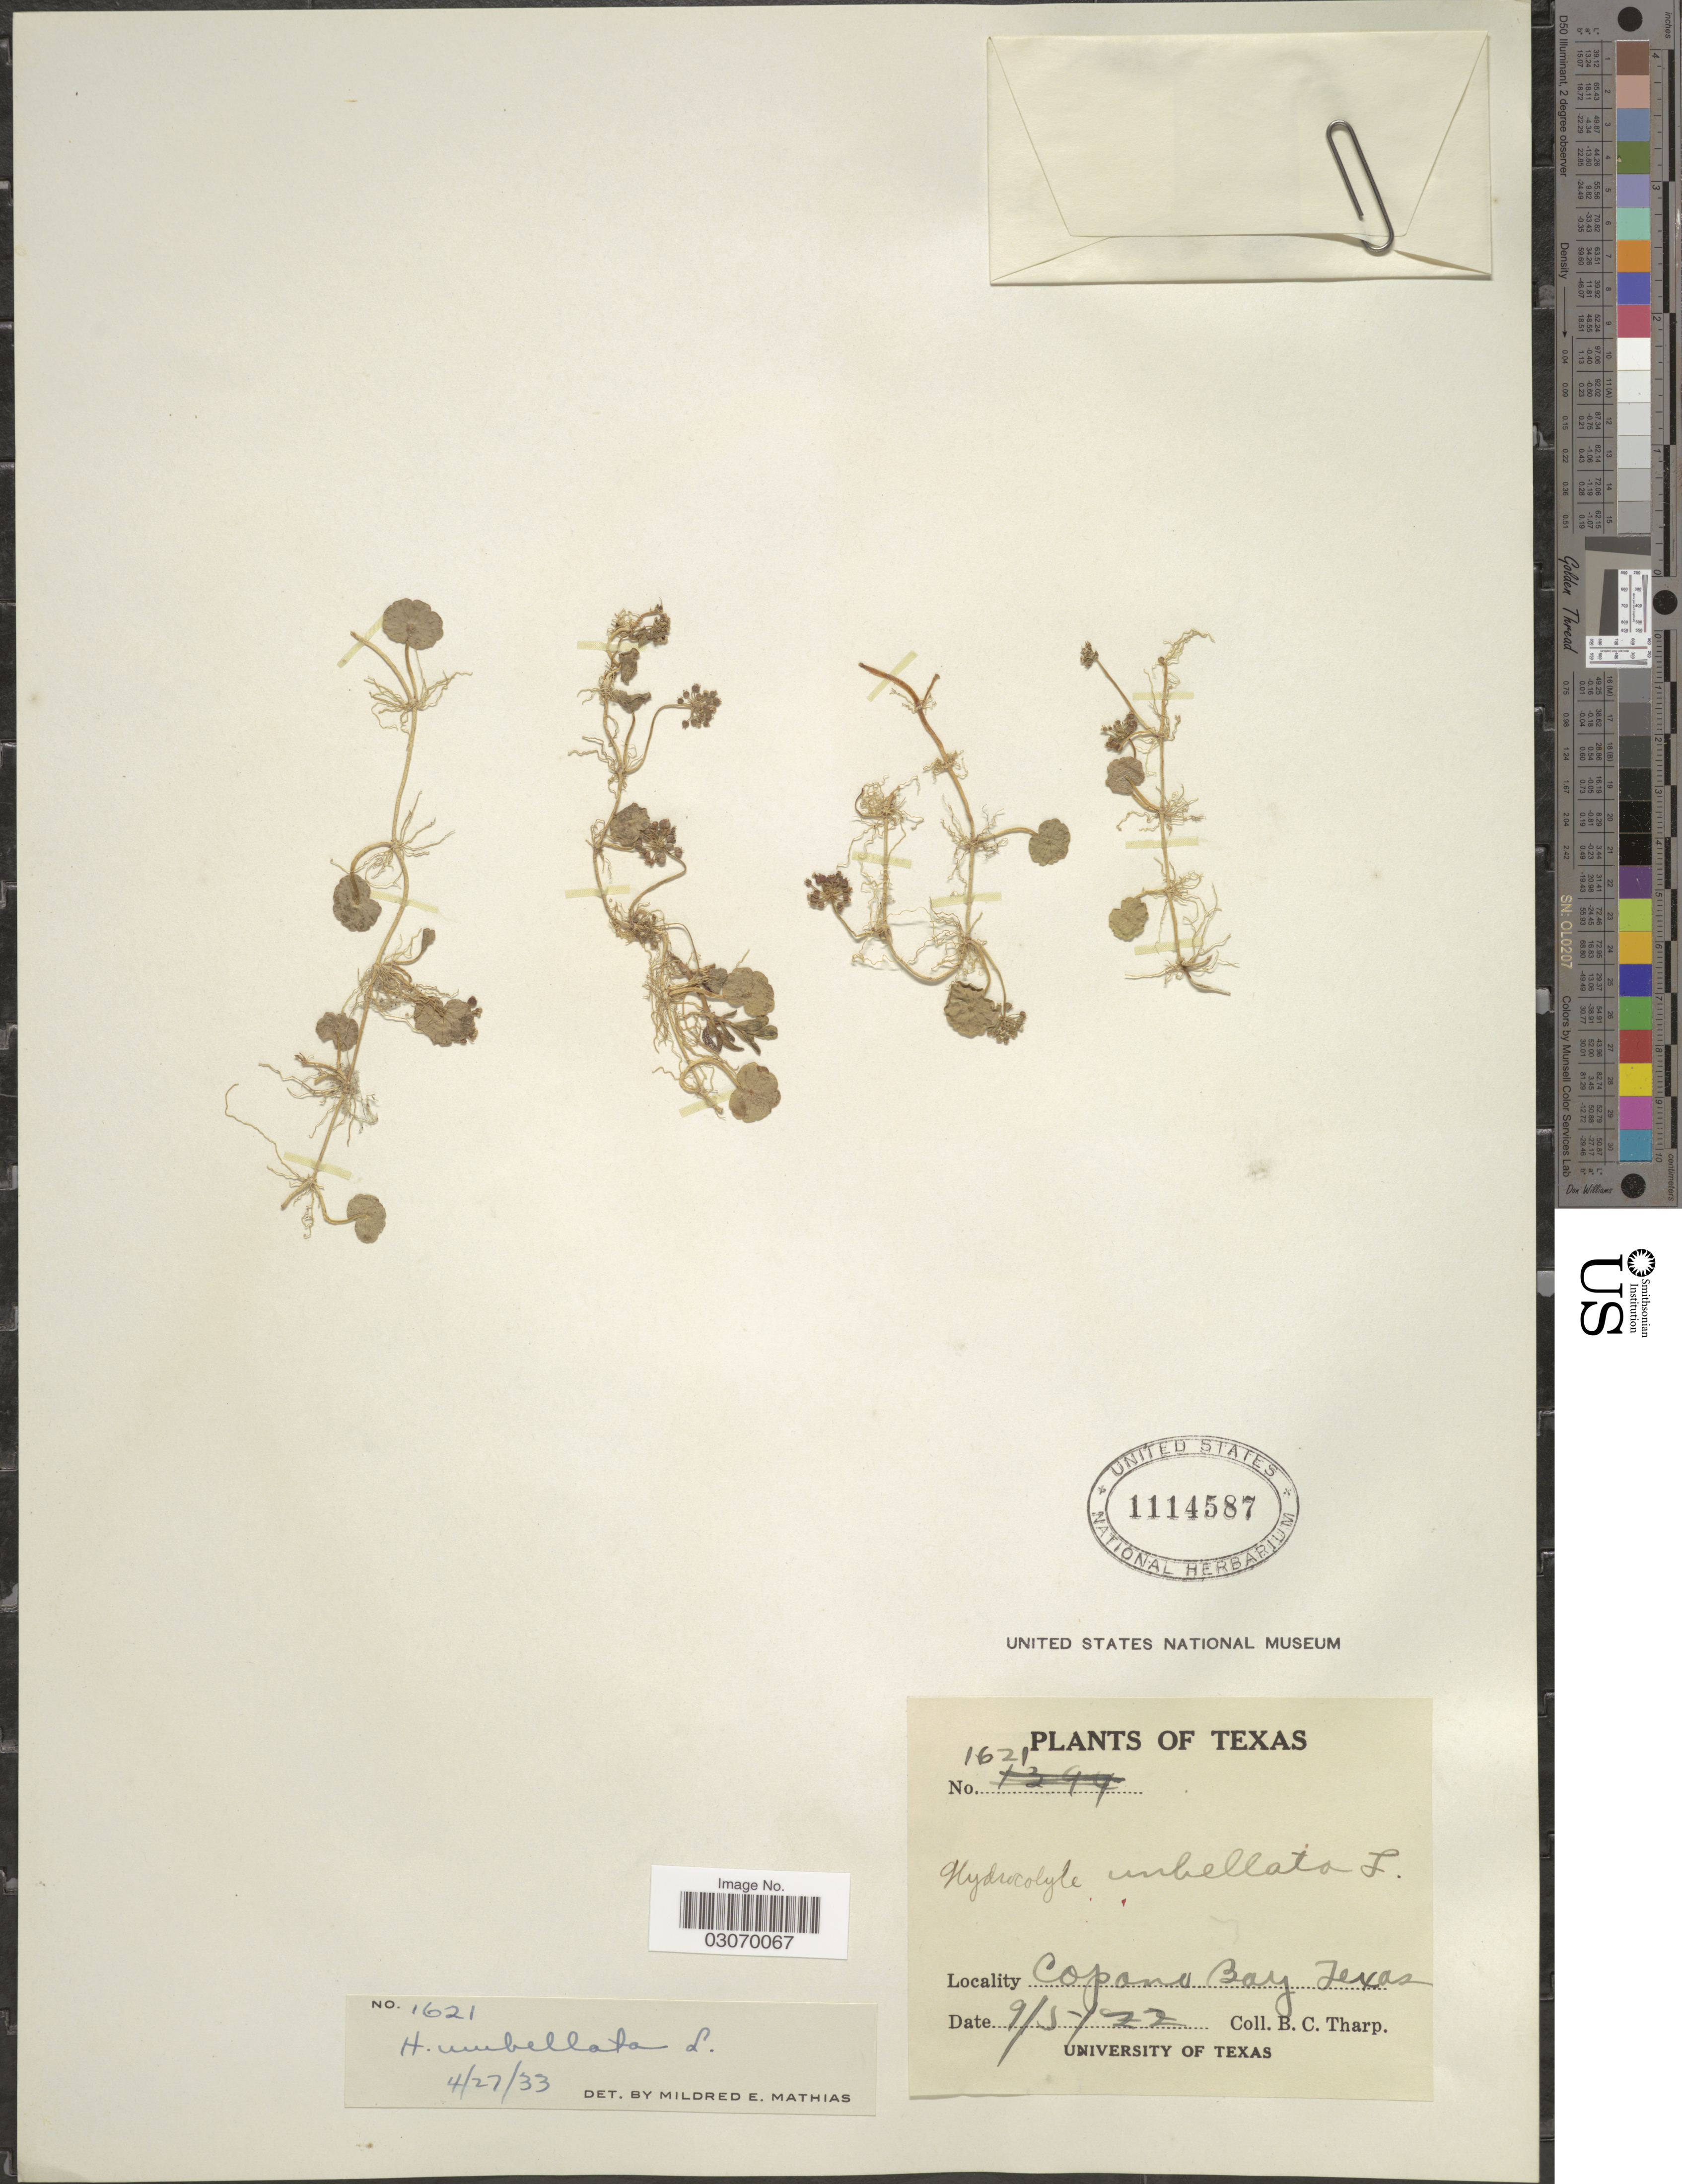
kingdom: Plantae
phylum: Tracheophyta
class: Magnoliopsida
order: Apiales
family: Araliaceae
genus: Hydrocotyle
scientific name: Hydrocotyle umbellata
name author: L.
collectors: B. C. Tharp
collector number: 1621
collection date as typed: Transcribed d/m/y: 9/5/22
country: United States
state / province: Texas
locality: Copano Bay.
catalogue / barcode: US 1114587